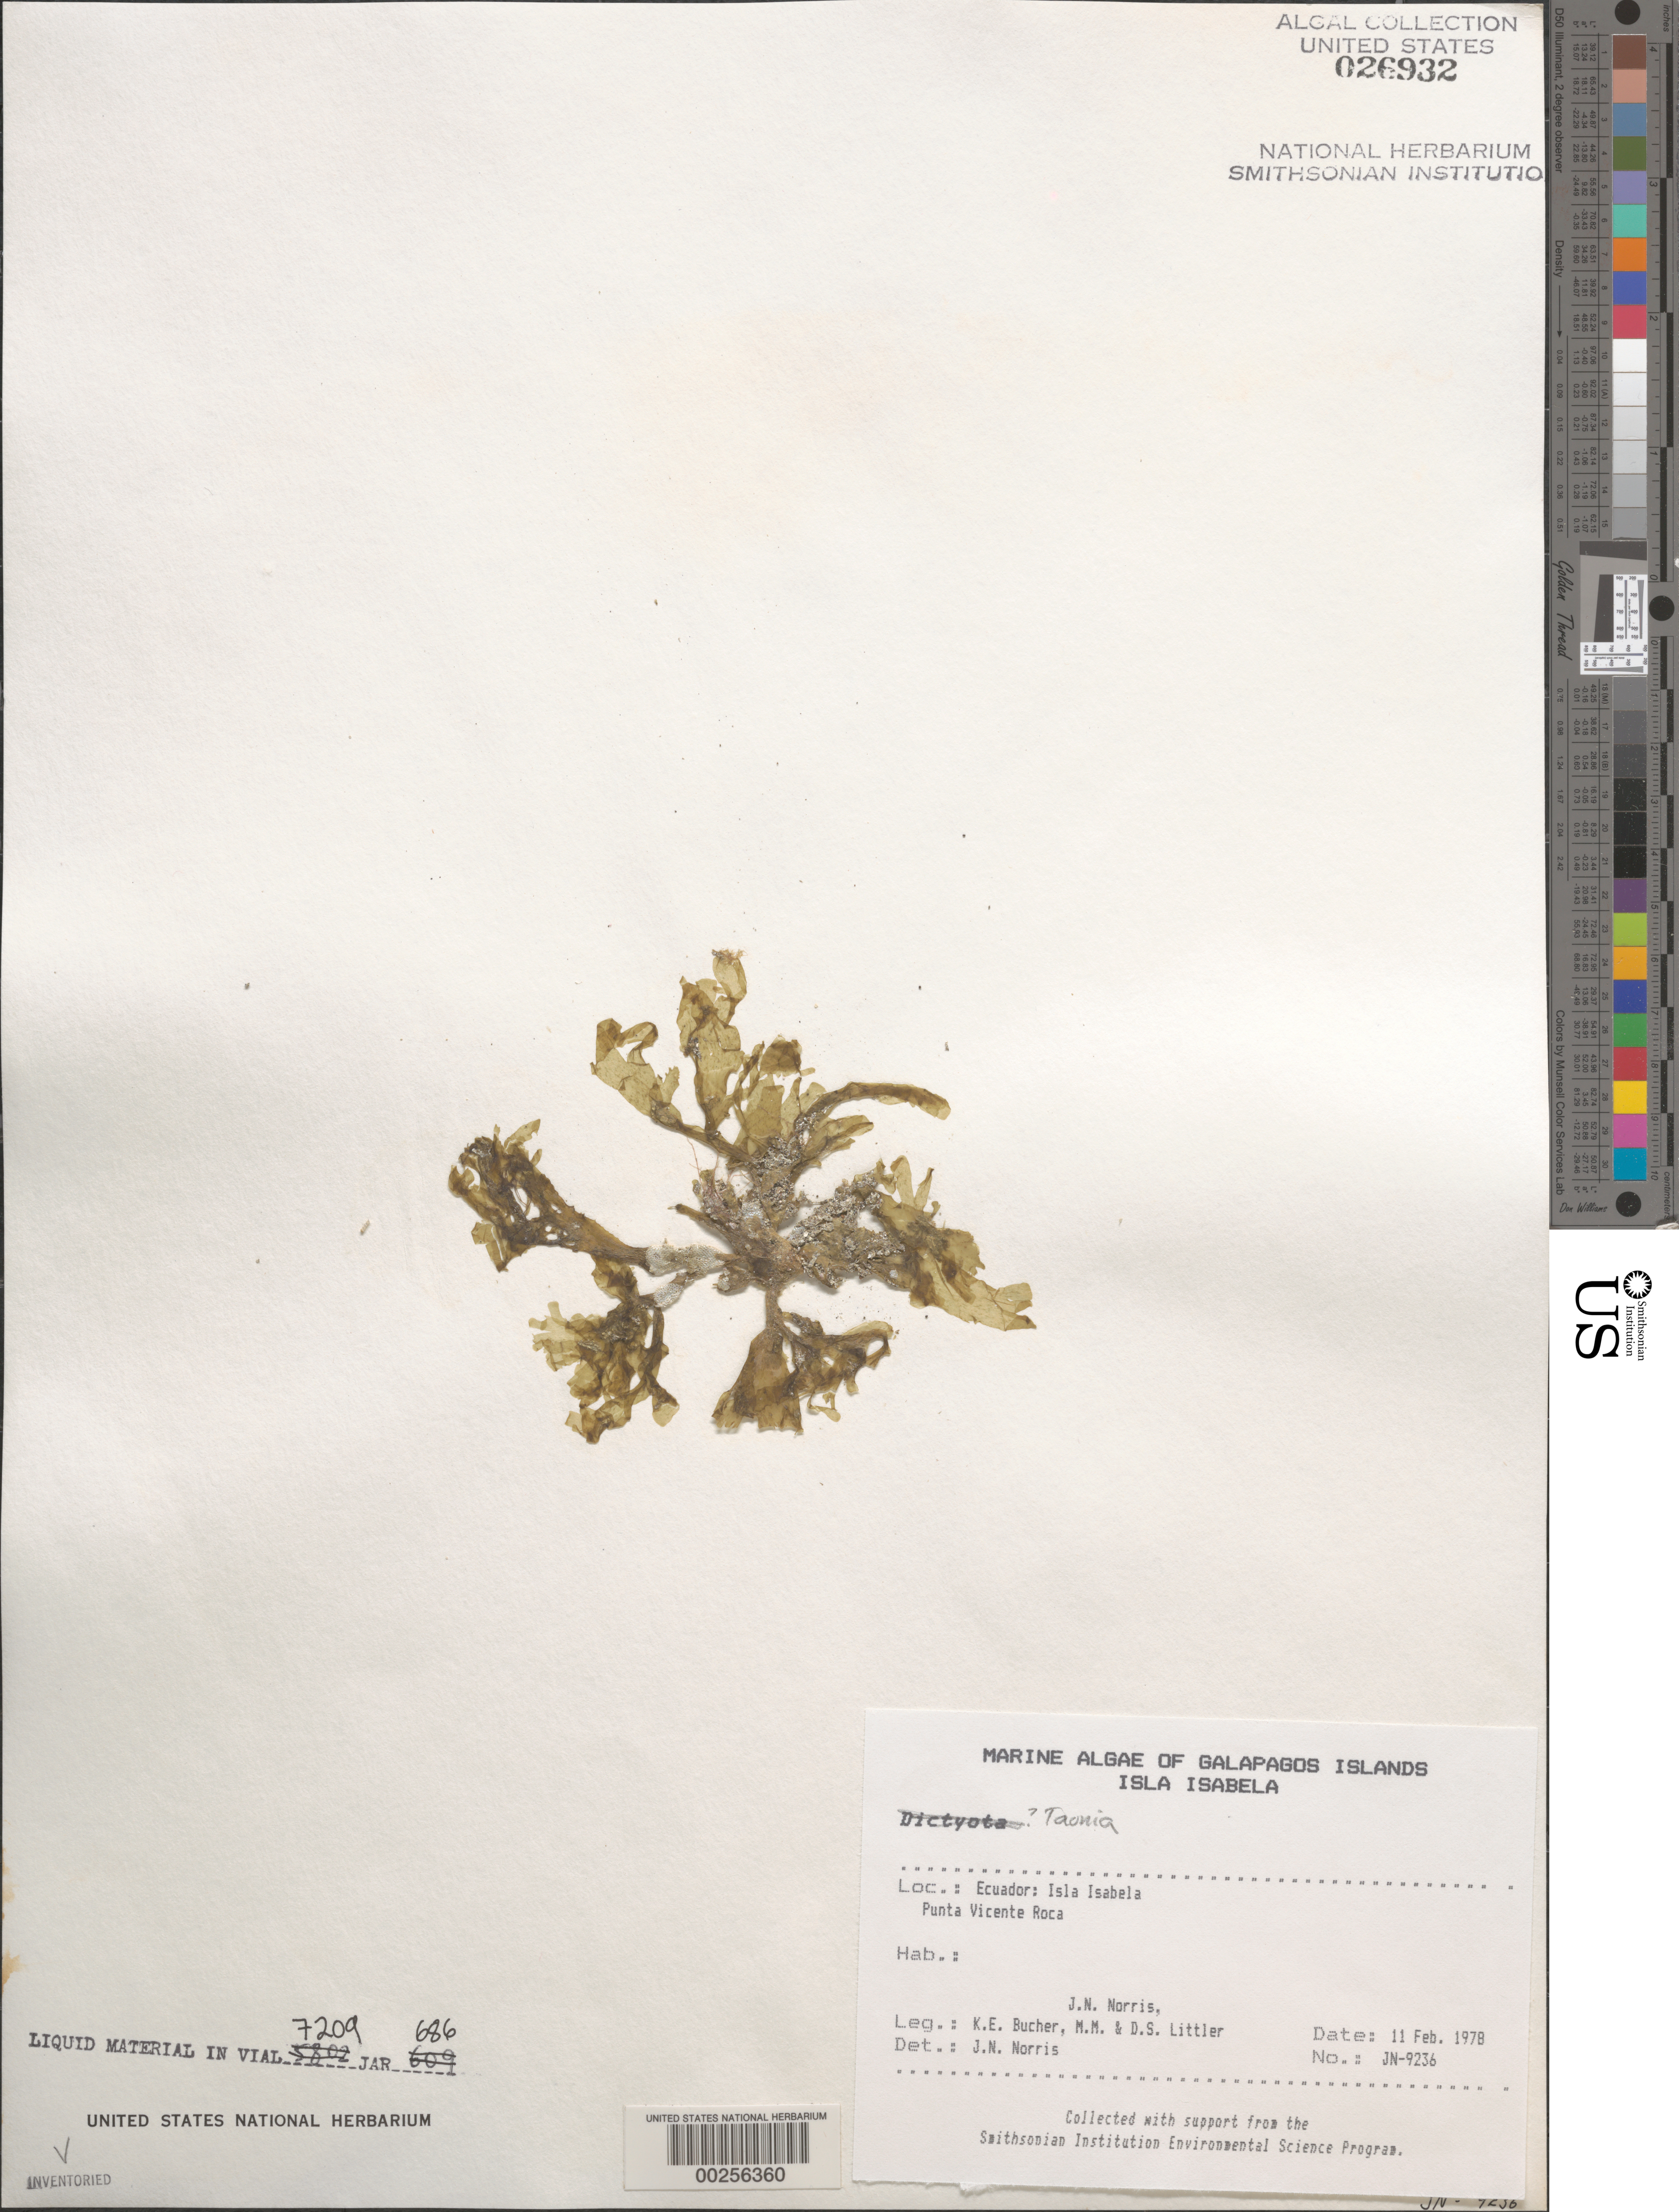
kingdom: Chromista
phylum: Ochrophyta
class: Phaeophyceae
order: Dictyotales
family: Dictyotaceae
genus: Dictyota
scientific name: Dictyota sp.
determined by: Norris, James N.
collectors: J. N. Norris, K. E. Bucher, M. M. Littler & D. S. Littler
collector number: JN-9236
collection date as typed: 11 Feb 1978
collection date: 1978-02-11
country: Ecuador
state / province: Colón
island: Isabela [Albemarle]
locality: Punta Vicente Roca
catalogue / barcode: US 26932